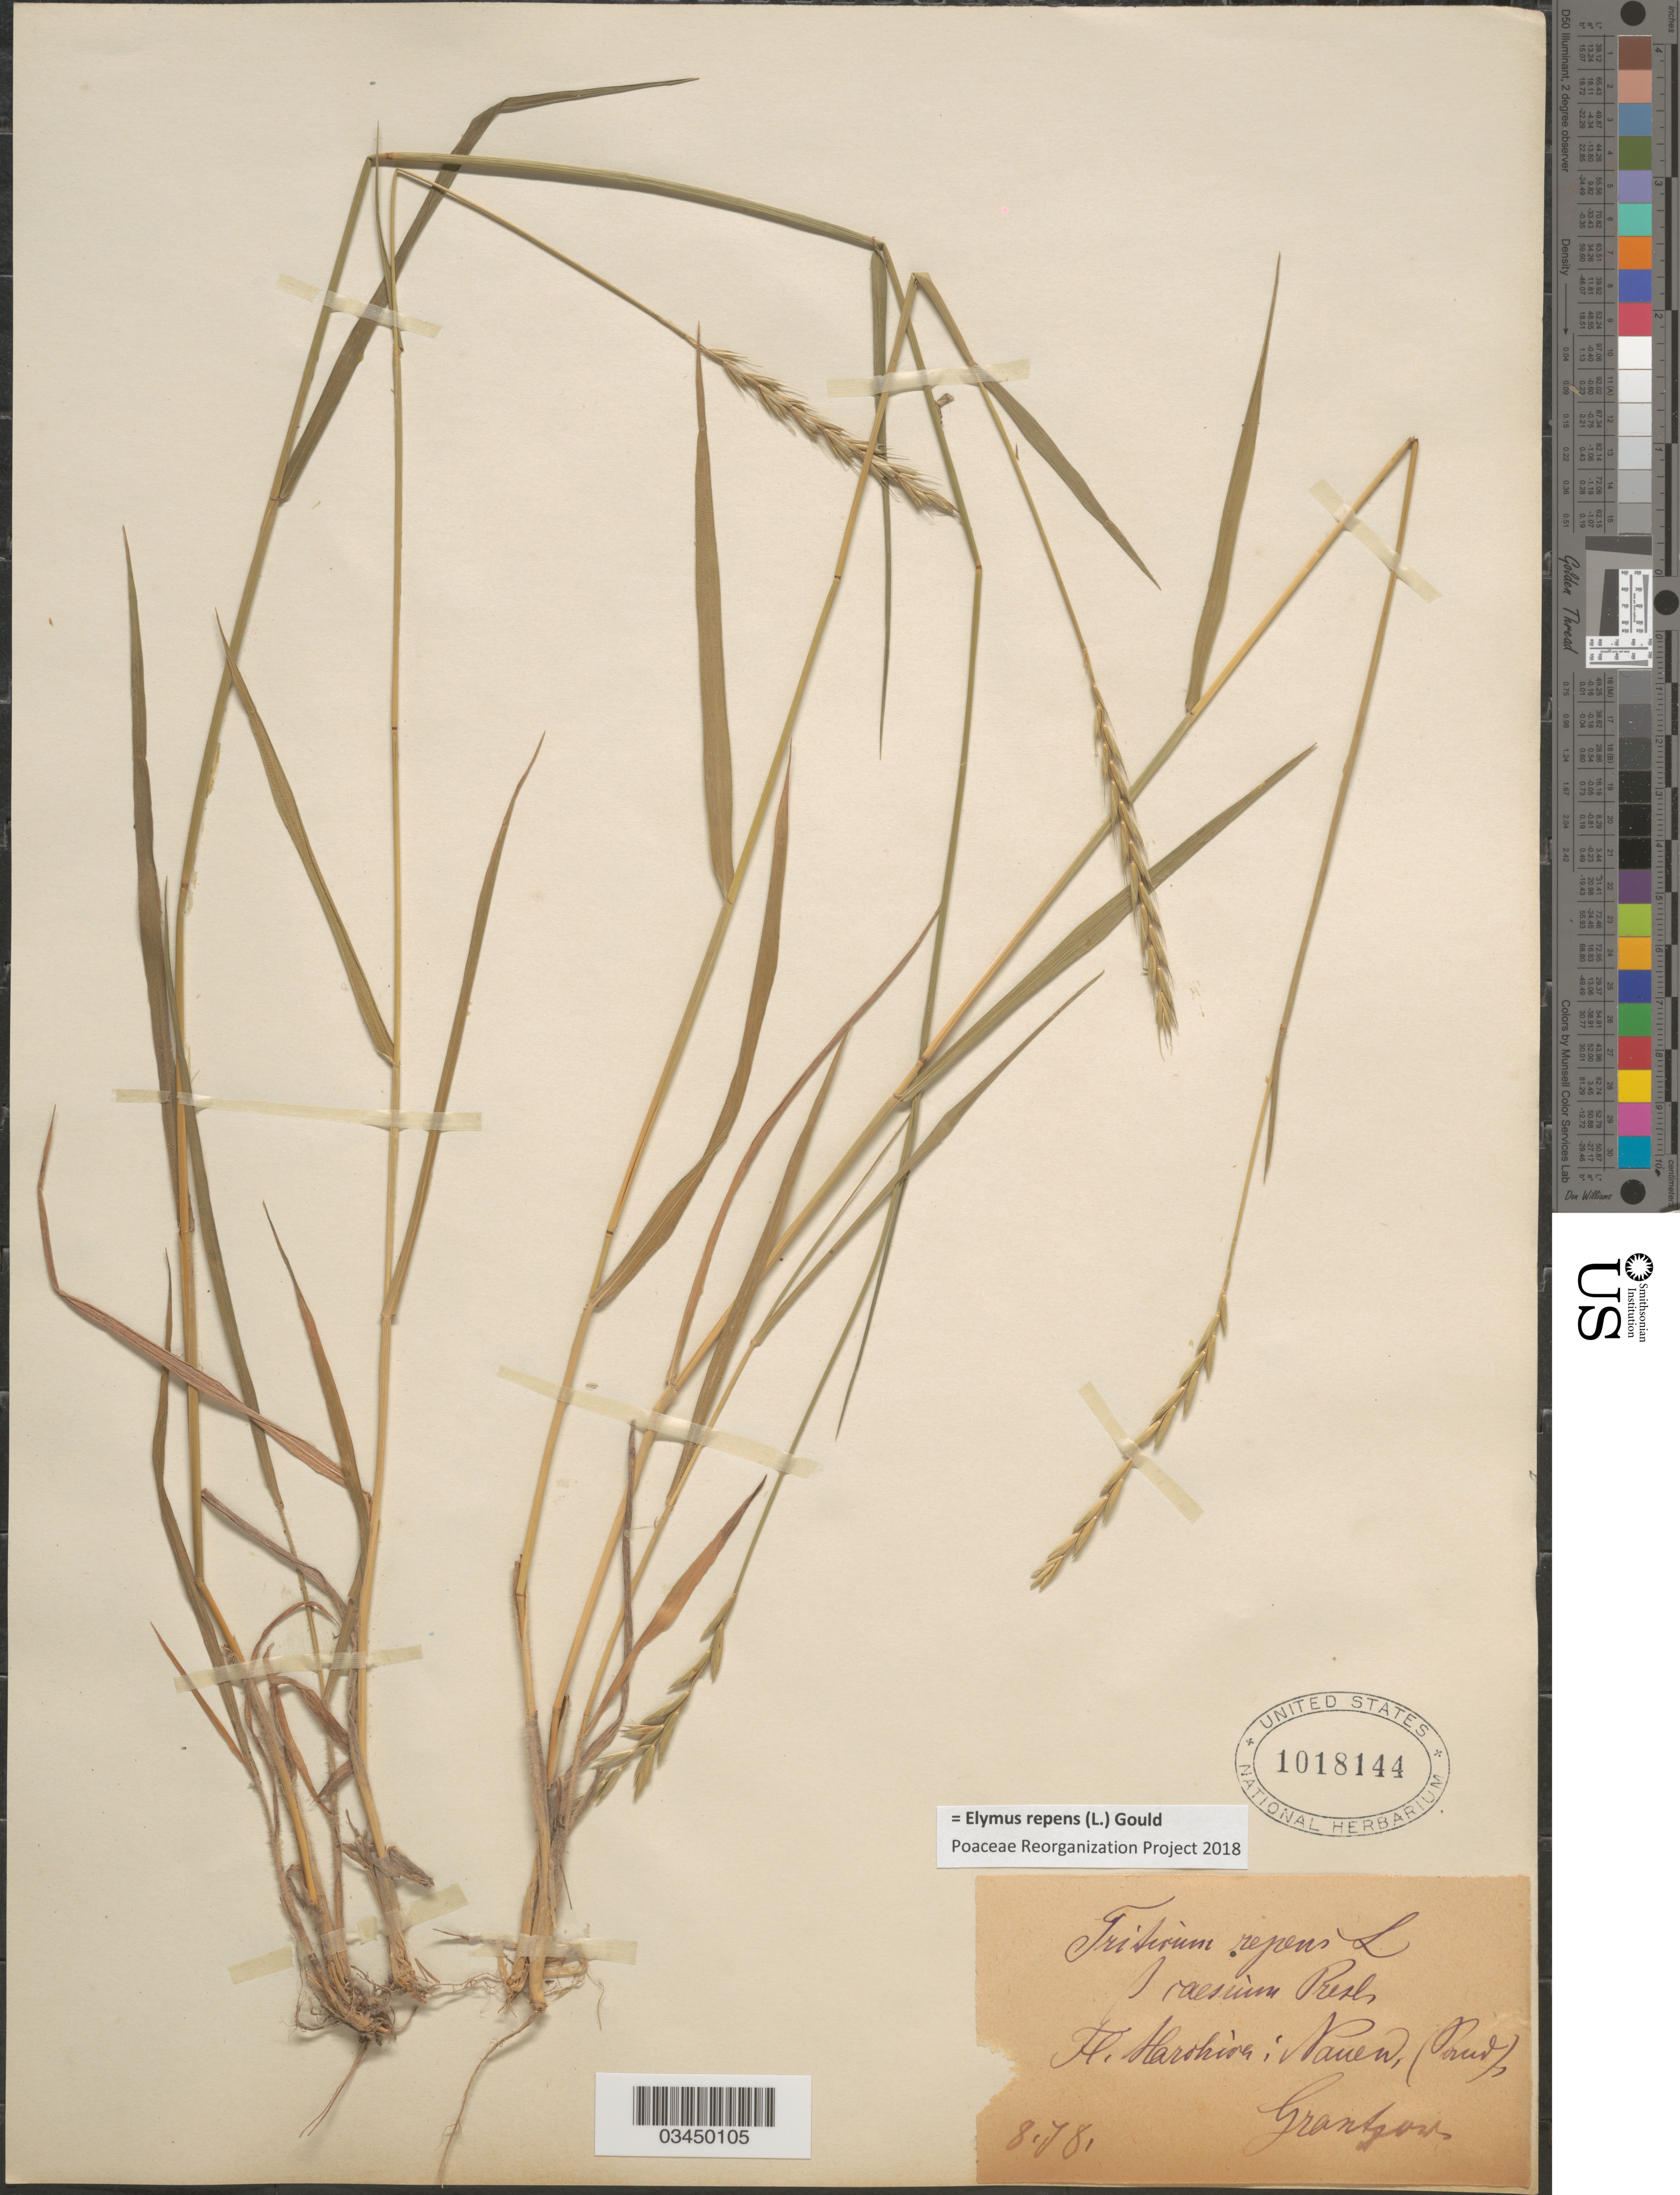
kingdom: Plantae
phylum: Tracheophyta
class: Liliopsida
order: Poales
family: Poaceae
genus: Elymus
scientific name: Elymus repens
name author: (L.) Gould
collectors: Grantzow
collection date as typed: Transcribed d/m/y: /8/78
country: Germany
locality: Harshien : Nauen, (Porud).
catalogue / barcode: US 1018144